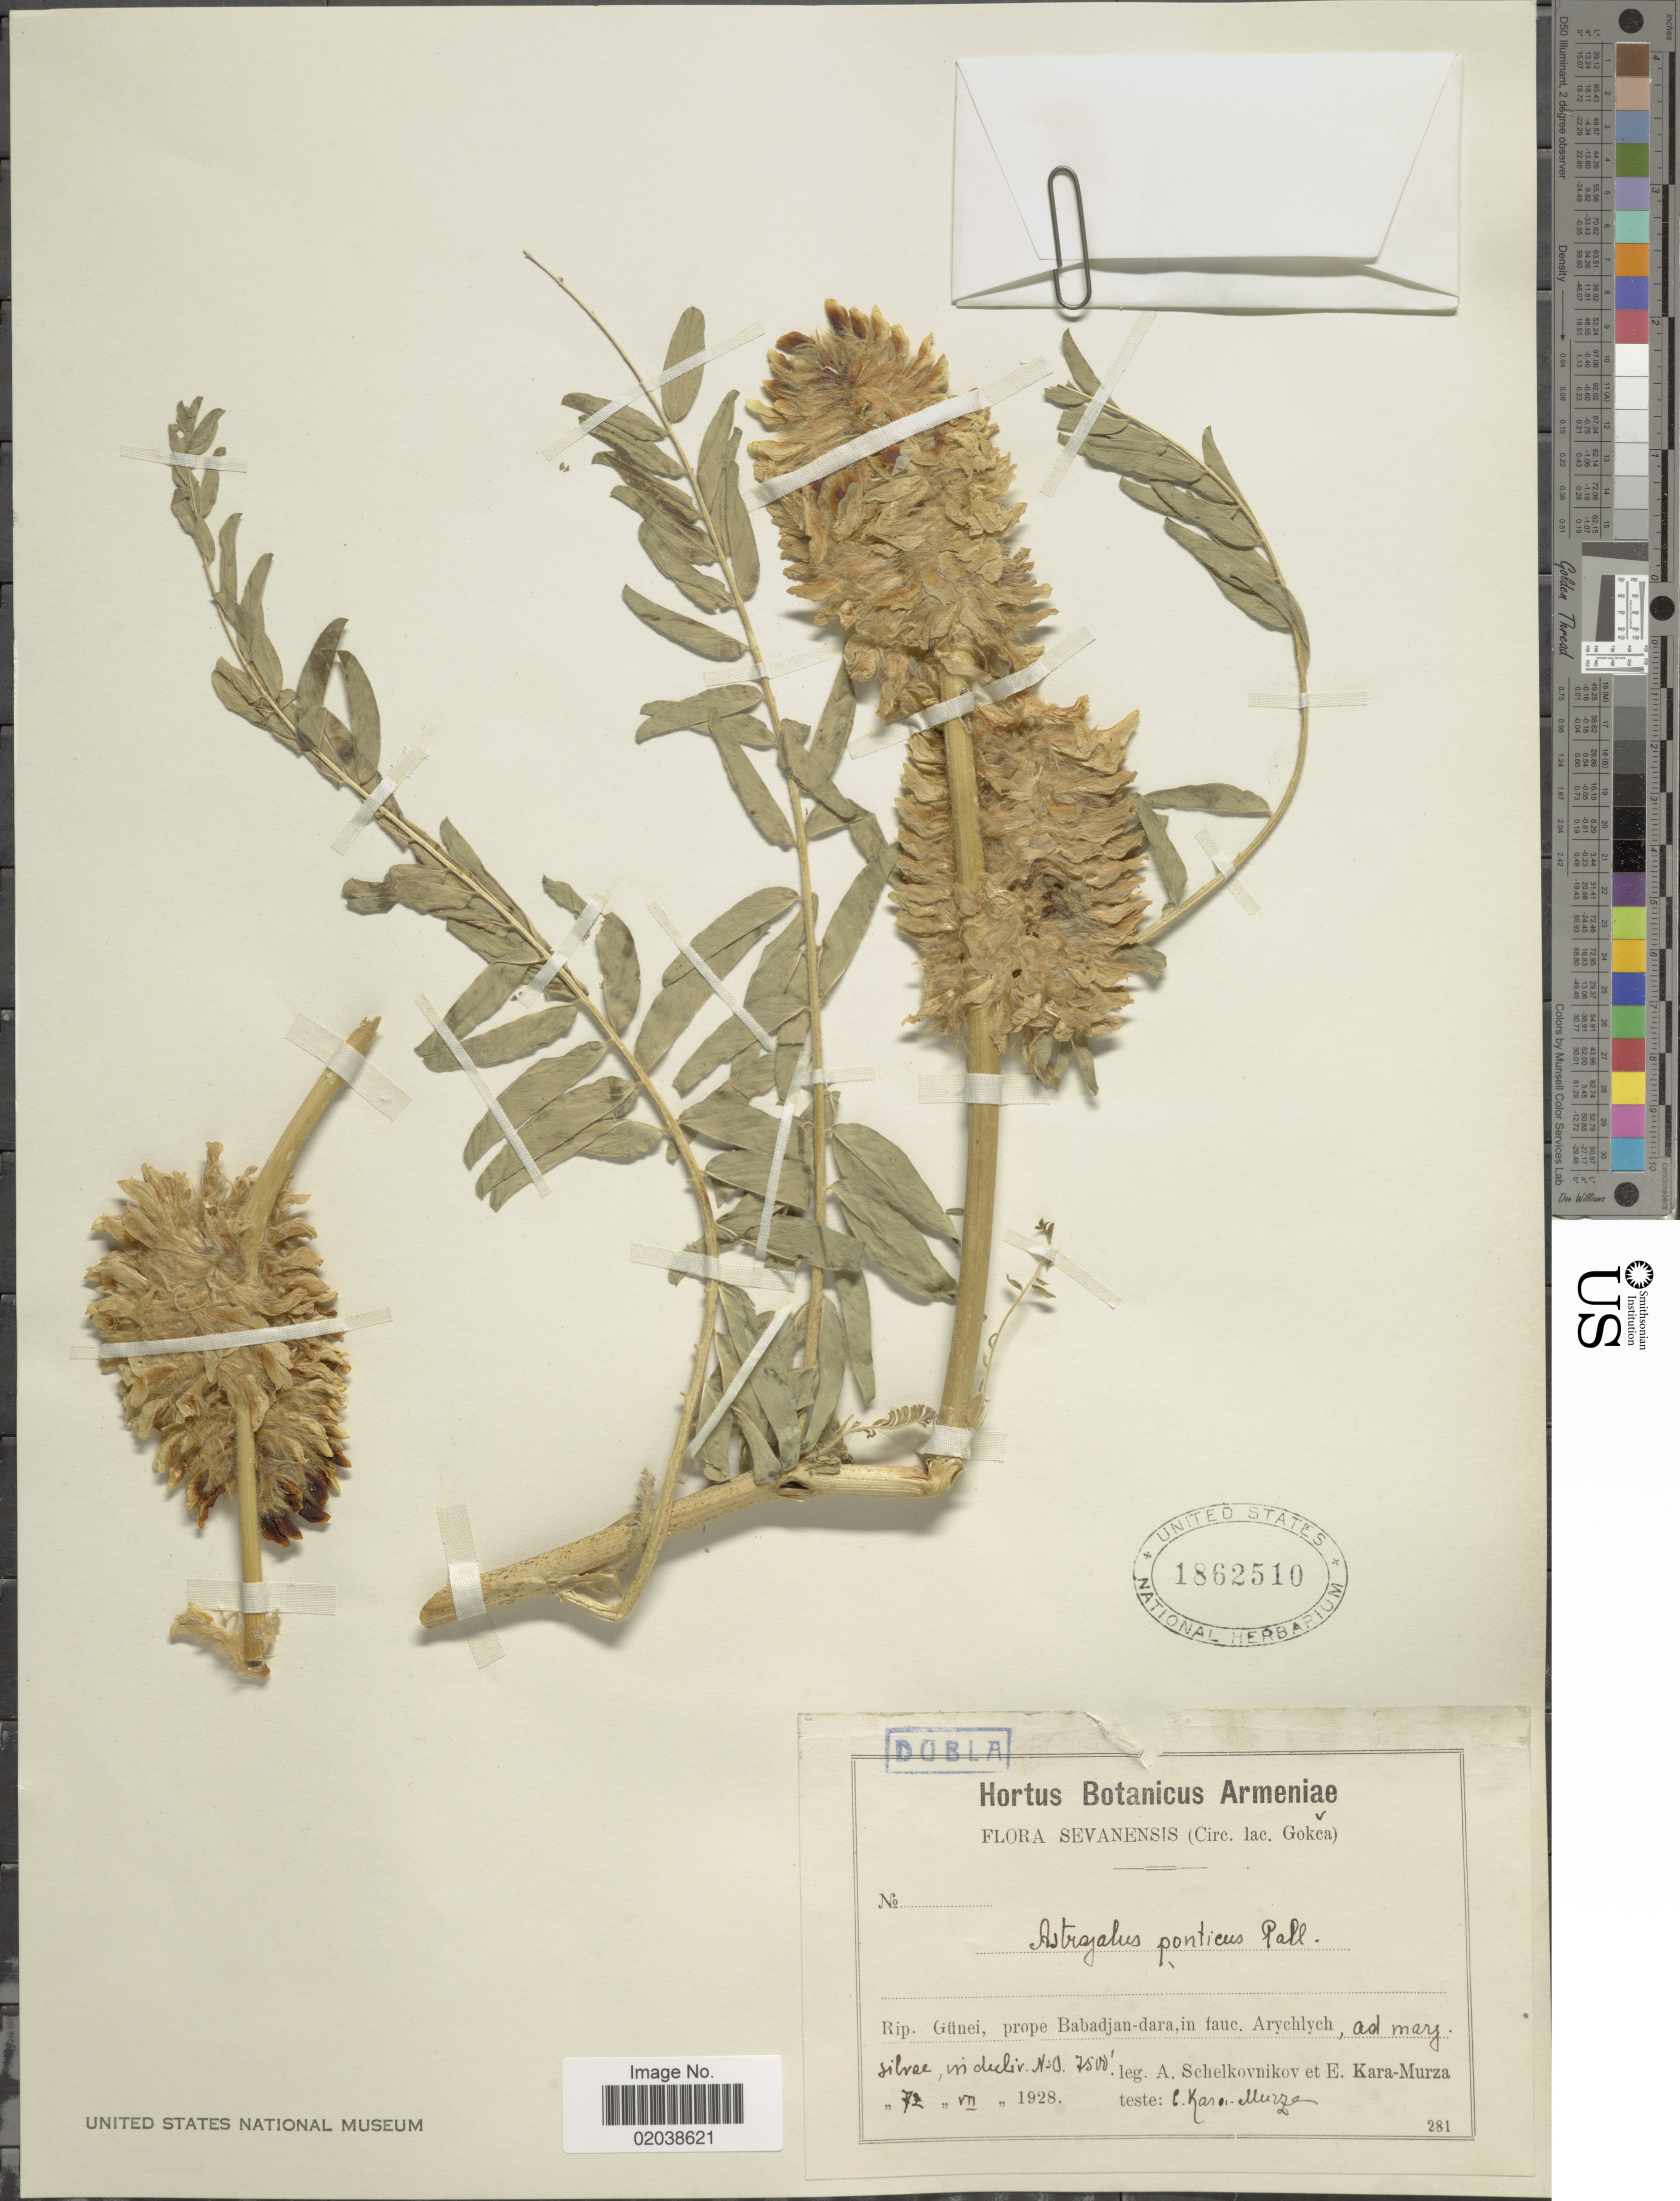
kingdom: Plantae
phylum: Tracheophyta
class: Magnoliopsida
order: Fabales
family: Fabaceae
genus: Astragalus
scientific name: Astragalus ponticus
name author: Pall.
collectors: A. B. Schelkovnikov & E. Kara-Murza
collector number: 281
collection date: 1928-07-12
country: Armenia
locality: Sevanensis (Circ. lac. Gokca). Rip. Gunei, prope Babadjan-dara, in fauc. Arychlych, ad marj. [interpreted]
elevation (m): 2286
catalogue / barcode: US 1862510